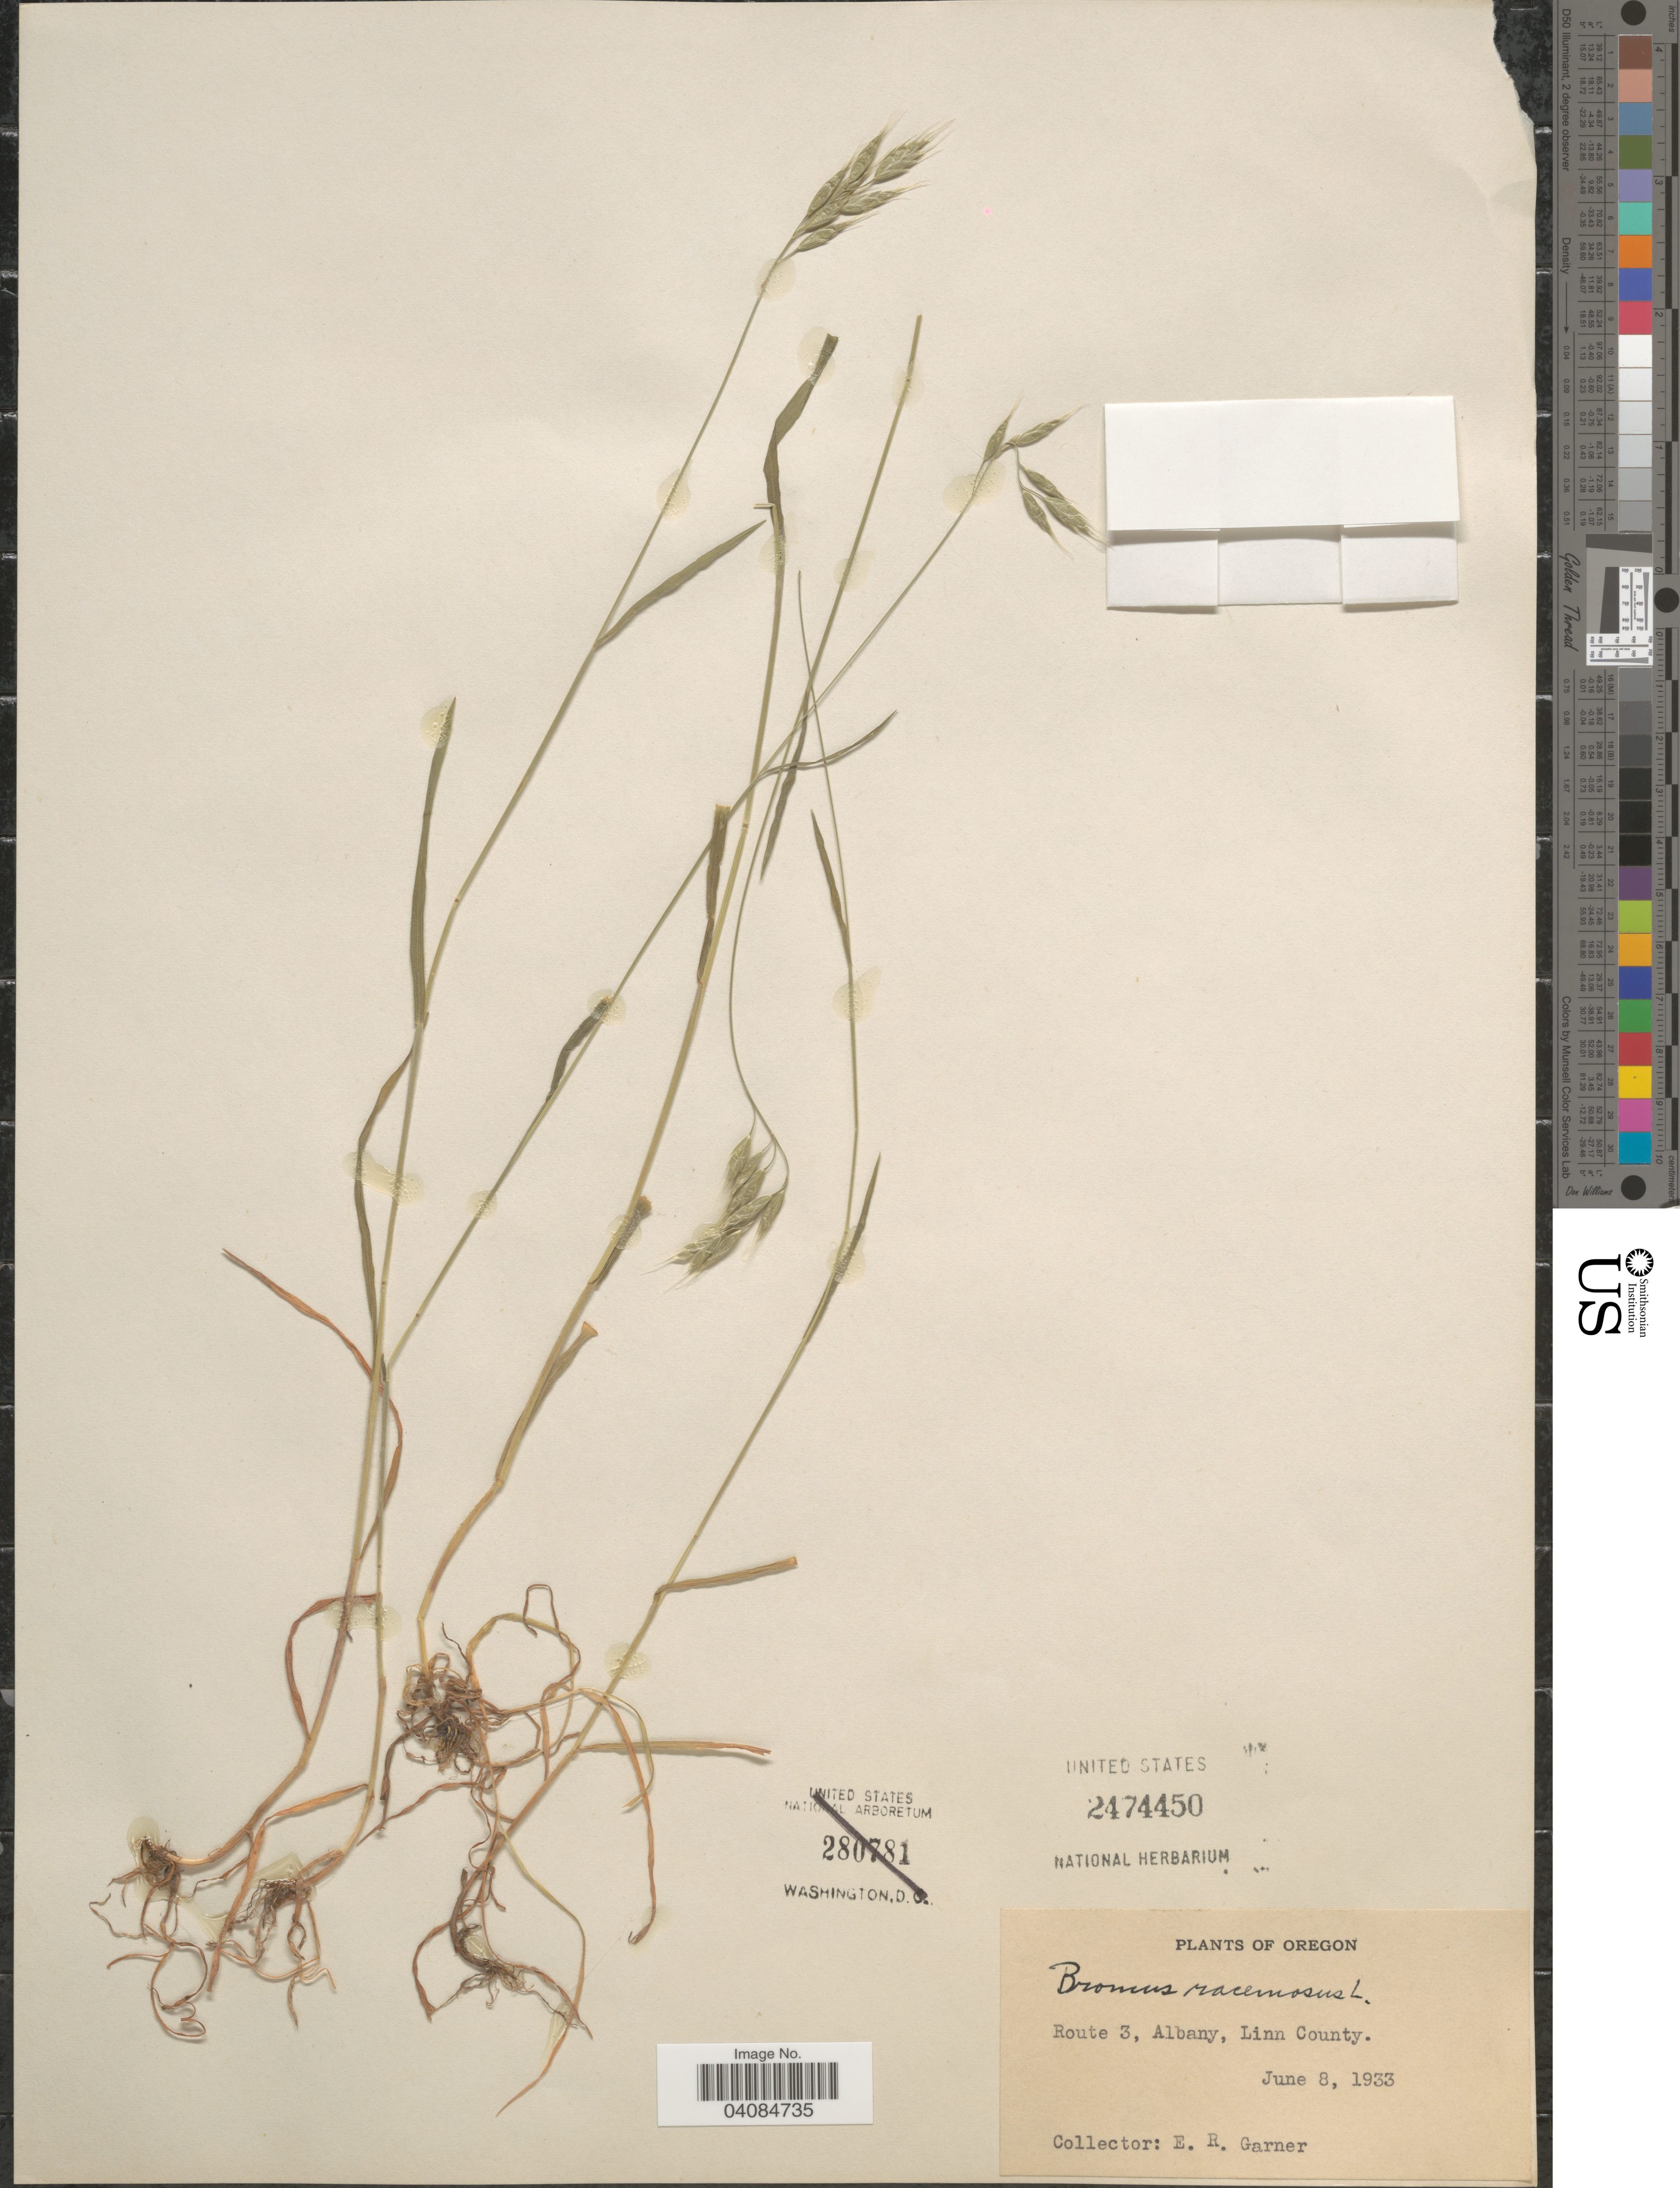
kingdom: Plantae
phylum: Tracheophyta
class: Liliopsida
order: Poales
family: Poaceae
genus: Bromus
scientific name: Bromus racemosus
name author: L.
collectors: E. Garner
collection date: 1933-06-08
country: United States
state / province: Oregon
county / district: Linn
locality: Route 3, Albany, Linn County.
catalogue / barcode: US 2474450